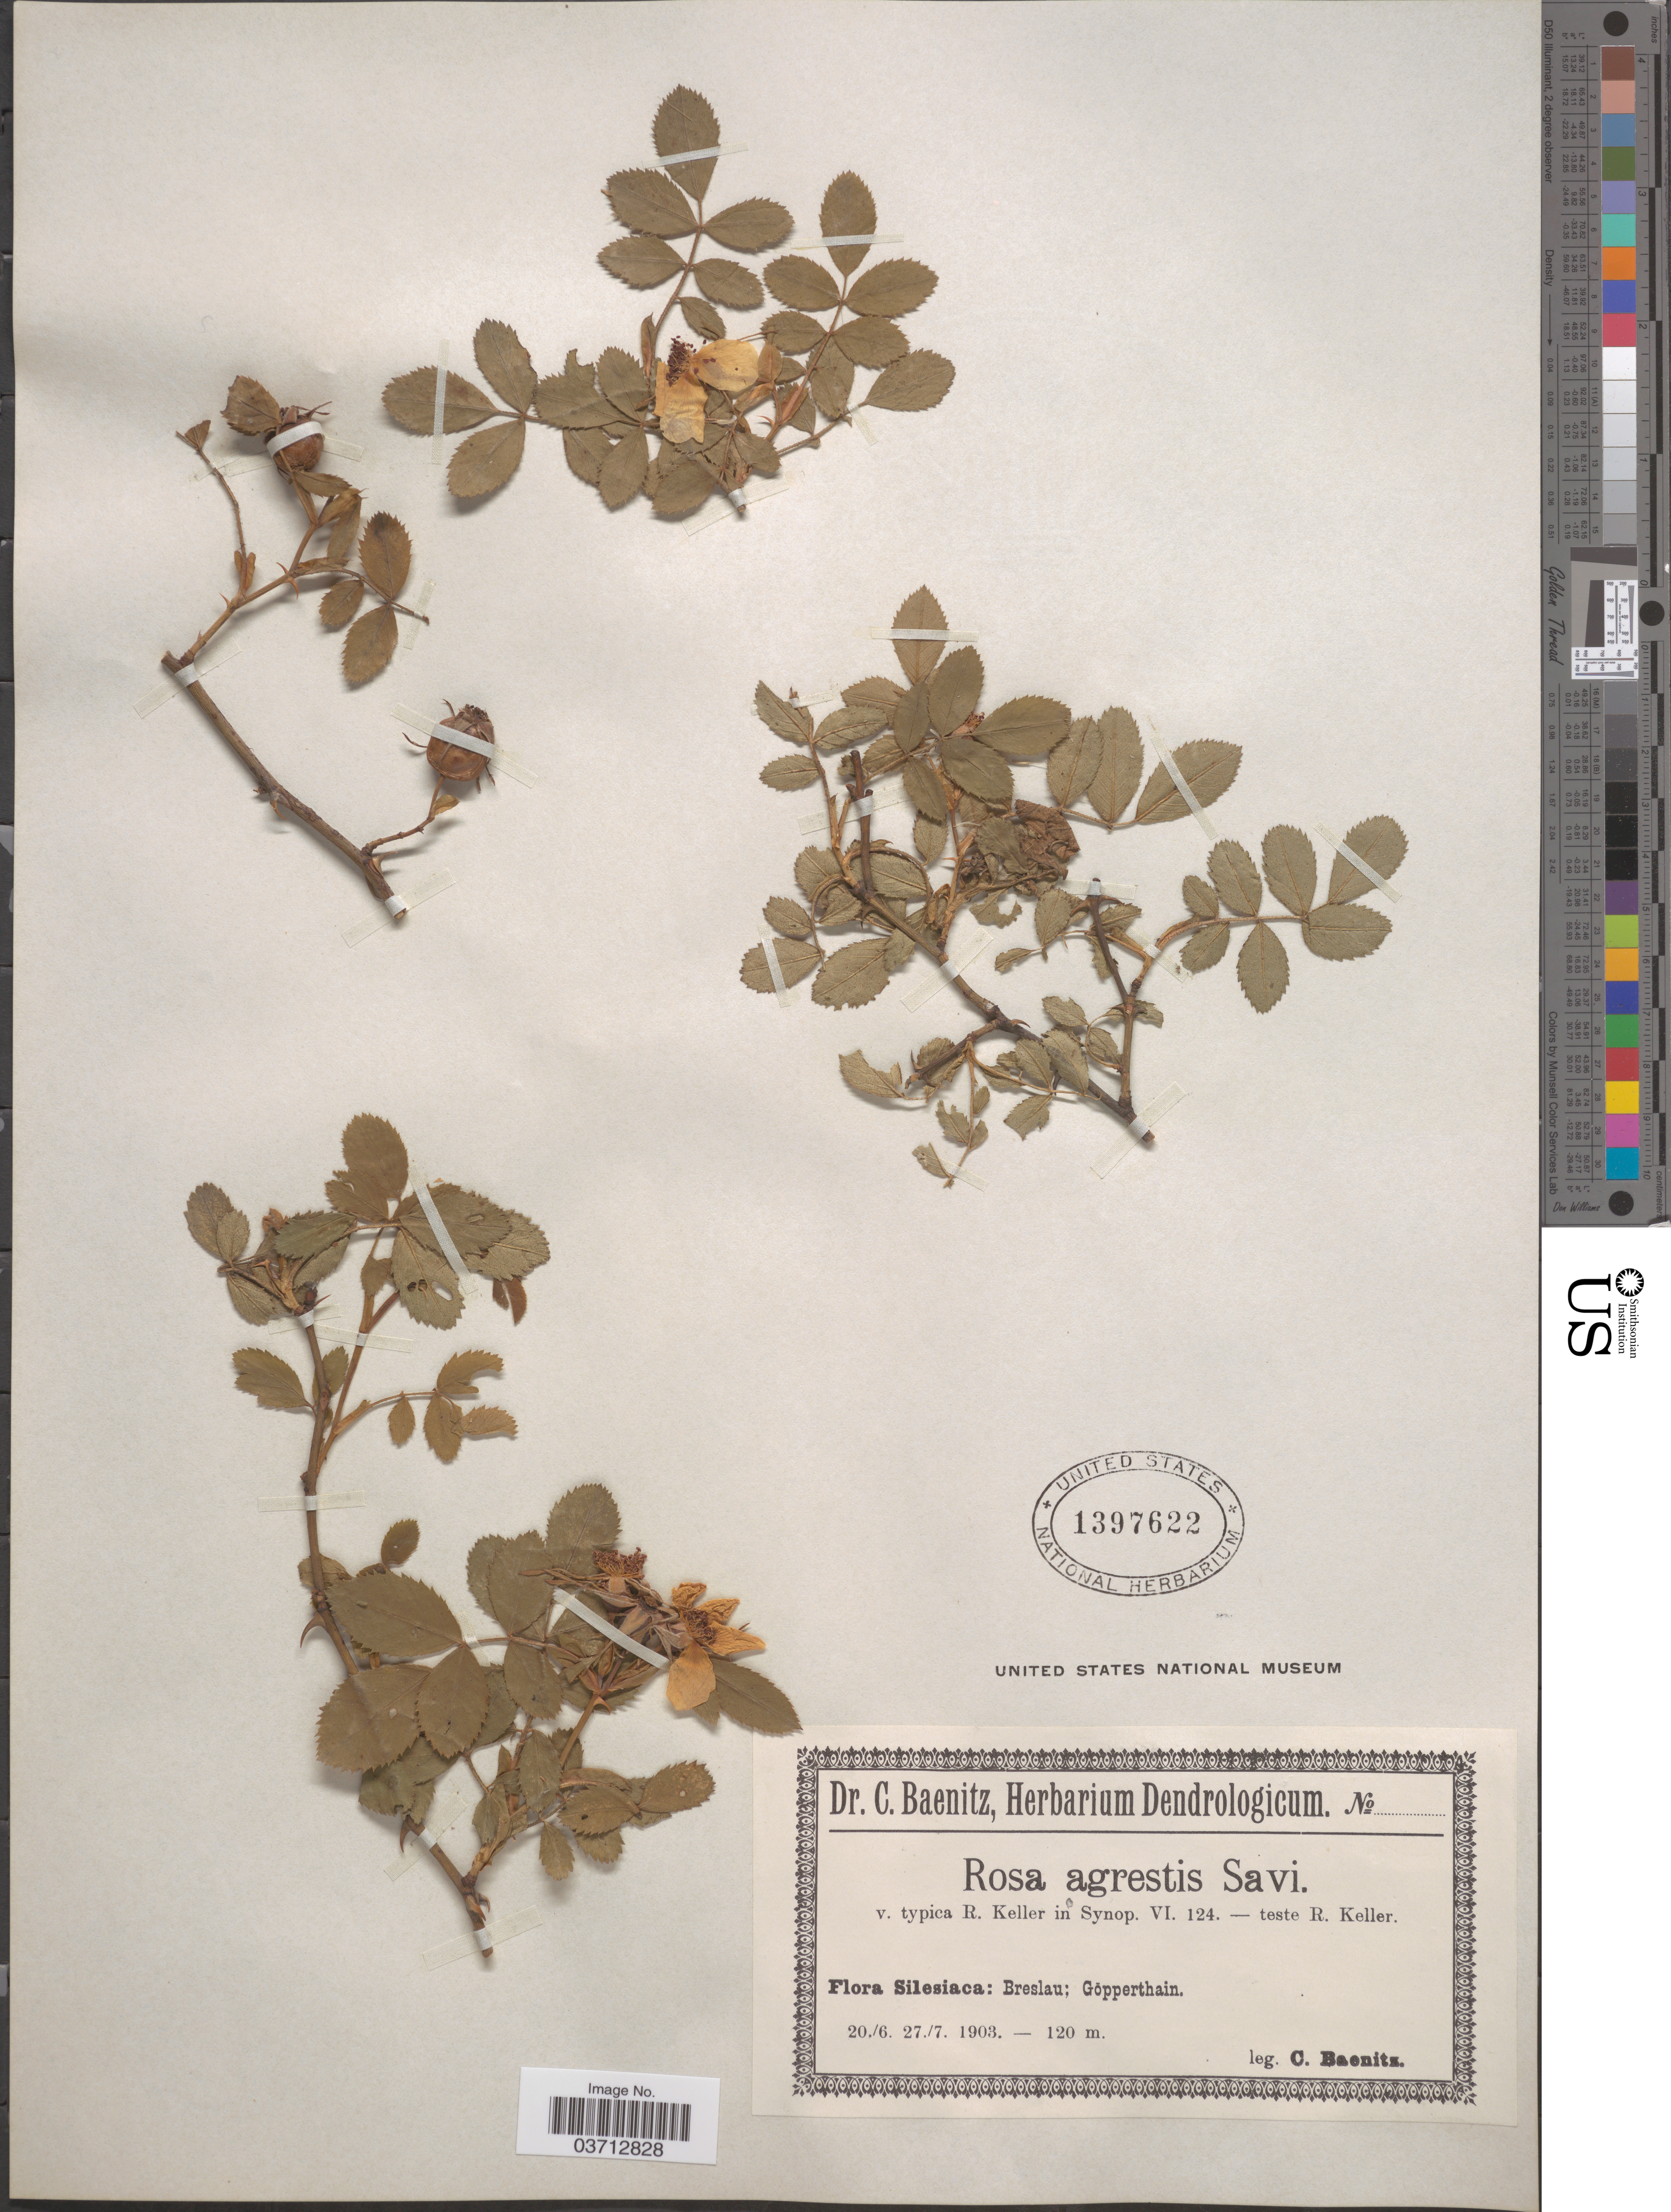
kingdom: Plantae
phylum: Tracheophyta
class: Magnoliopsida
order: Rosales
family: Rosaceae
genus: Rosa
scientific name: Rosa agrestis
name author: Savi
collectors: C. G. Baenitz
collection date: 1903-06-20/1903-07-27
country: Poland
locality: Silesiaca: Breslau; Göpperthain.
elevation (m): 120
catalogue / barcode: US 1397622